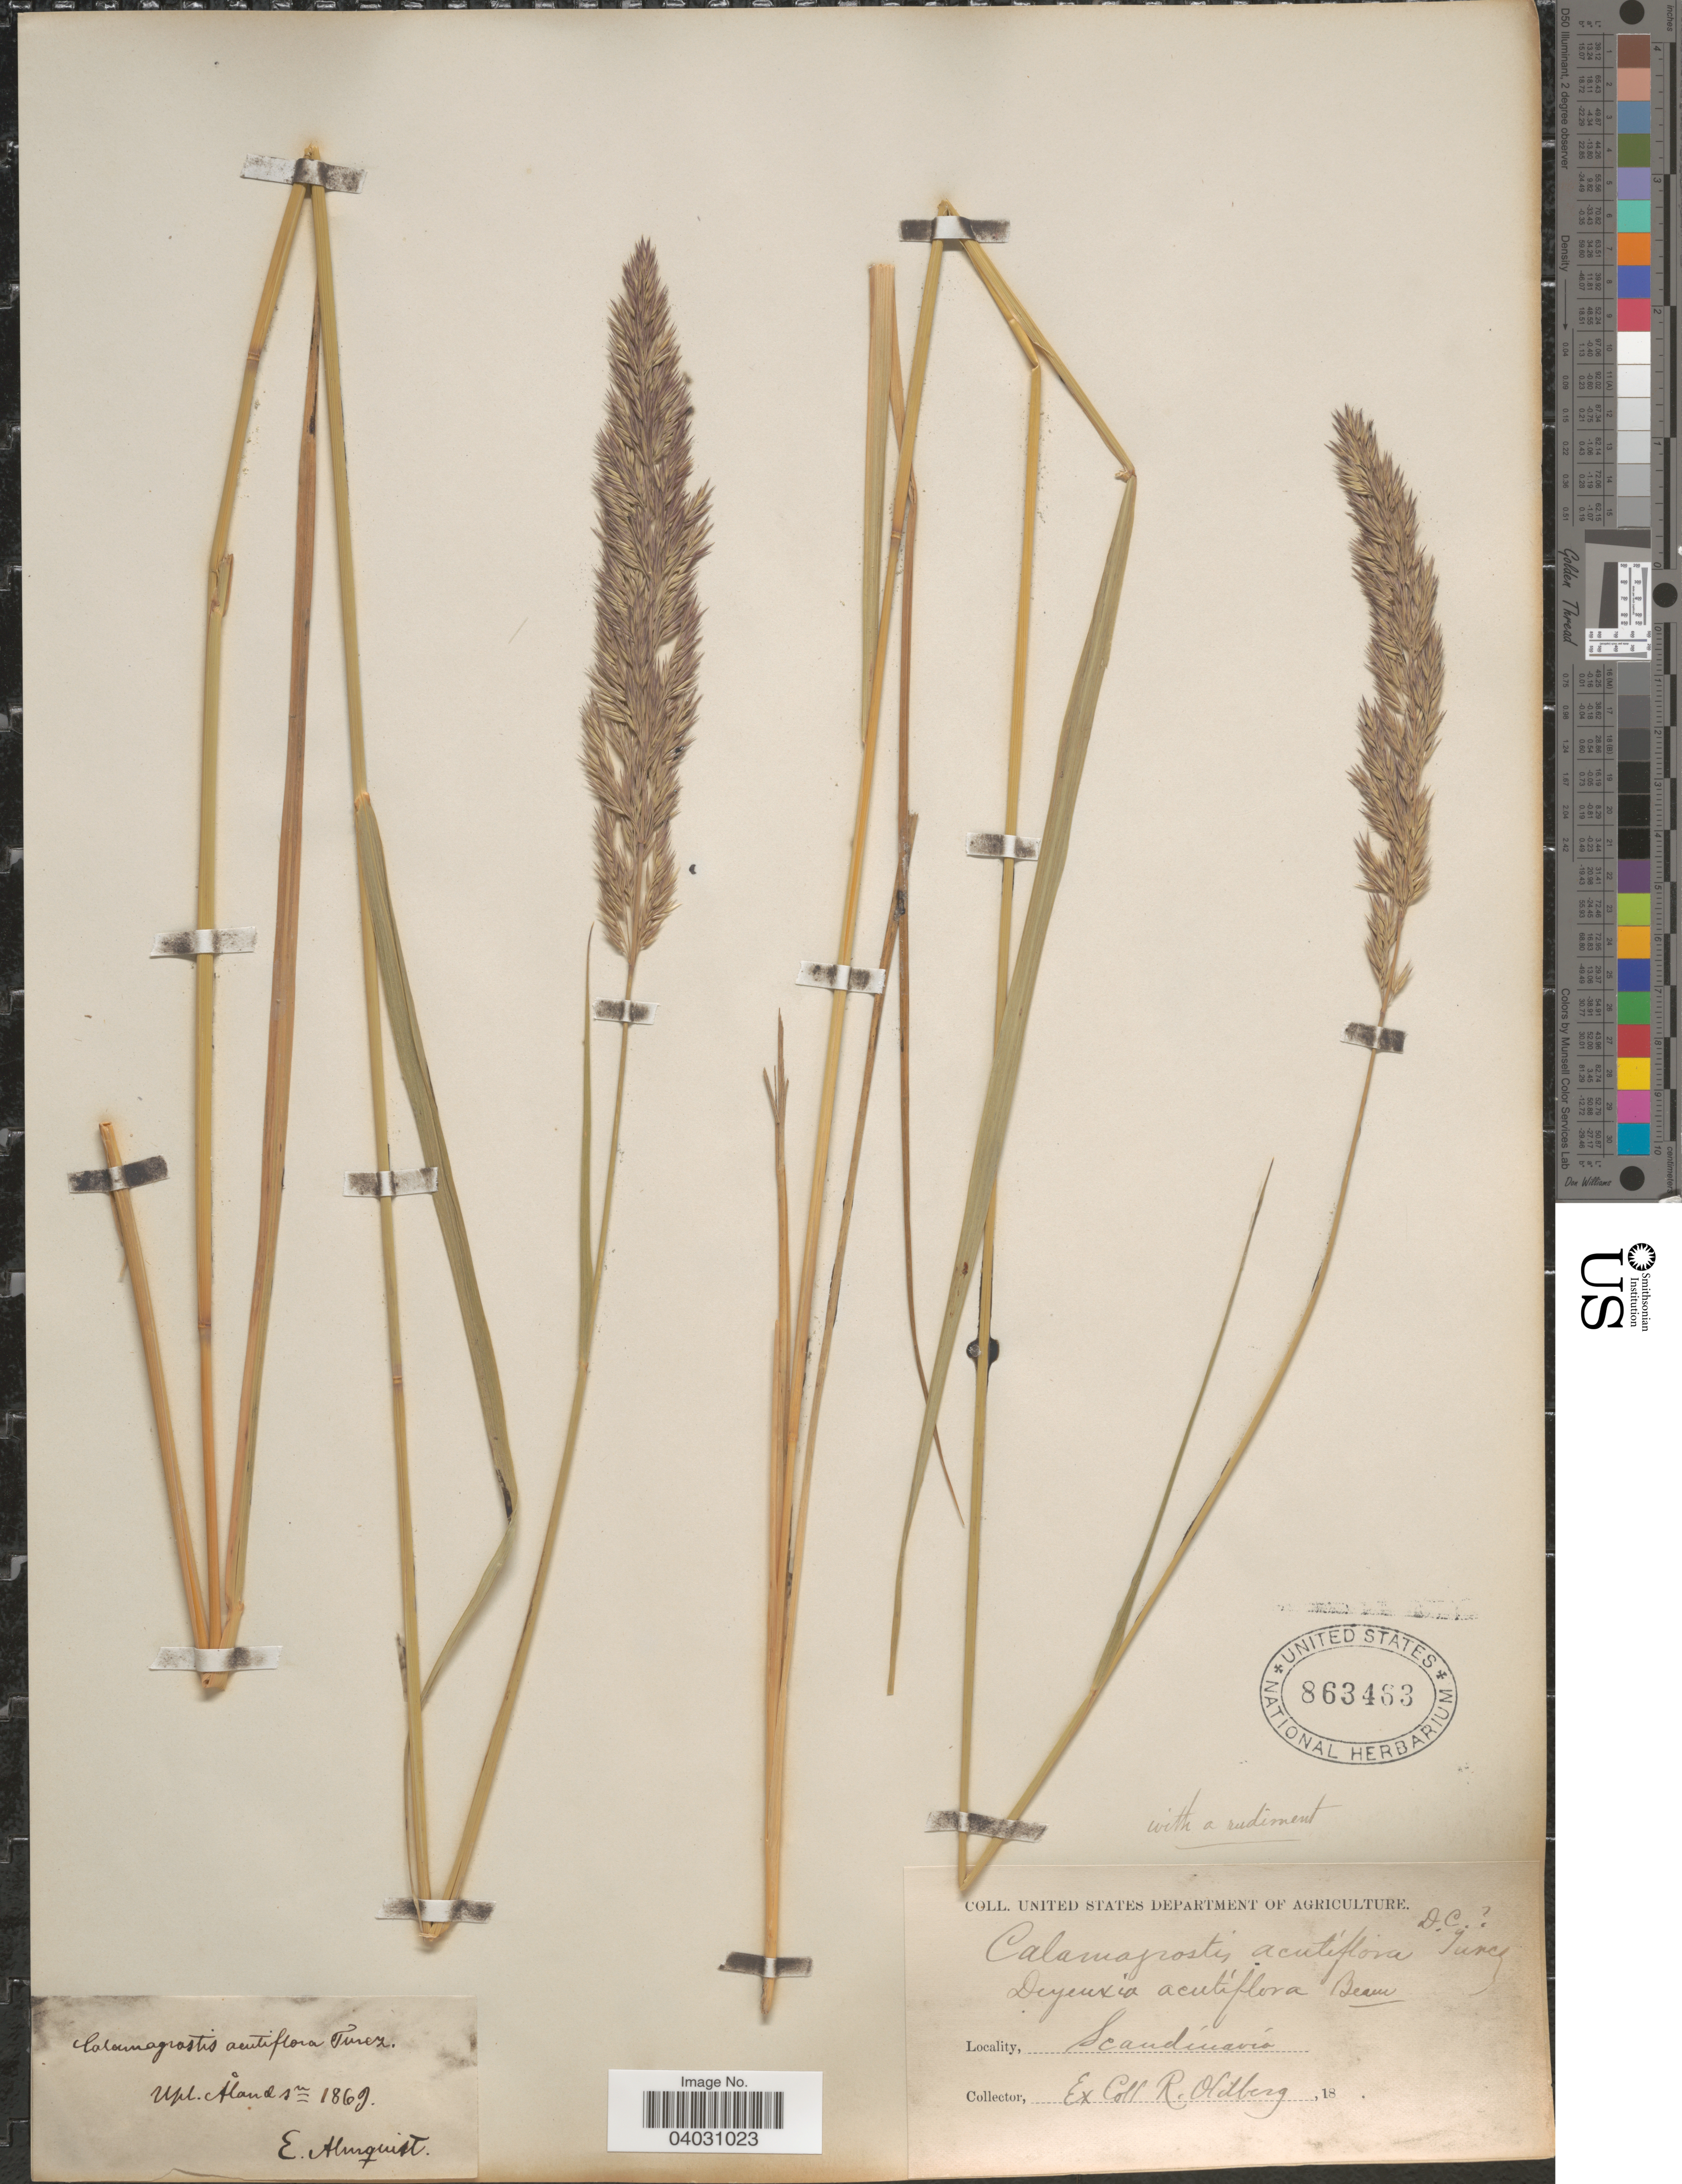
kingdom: Plantae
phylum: Tracheophyta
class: Liliopsida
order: Poales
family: Poaceae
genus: Calamagrostis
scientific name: Calamagrostis acutiflora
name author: (Schrad.) DC.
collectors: E. Almquist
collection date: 1869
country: Sweden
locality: Upl. Åland sn. Scandínavía.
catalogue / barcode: US 863463